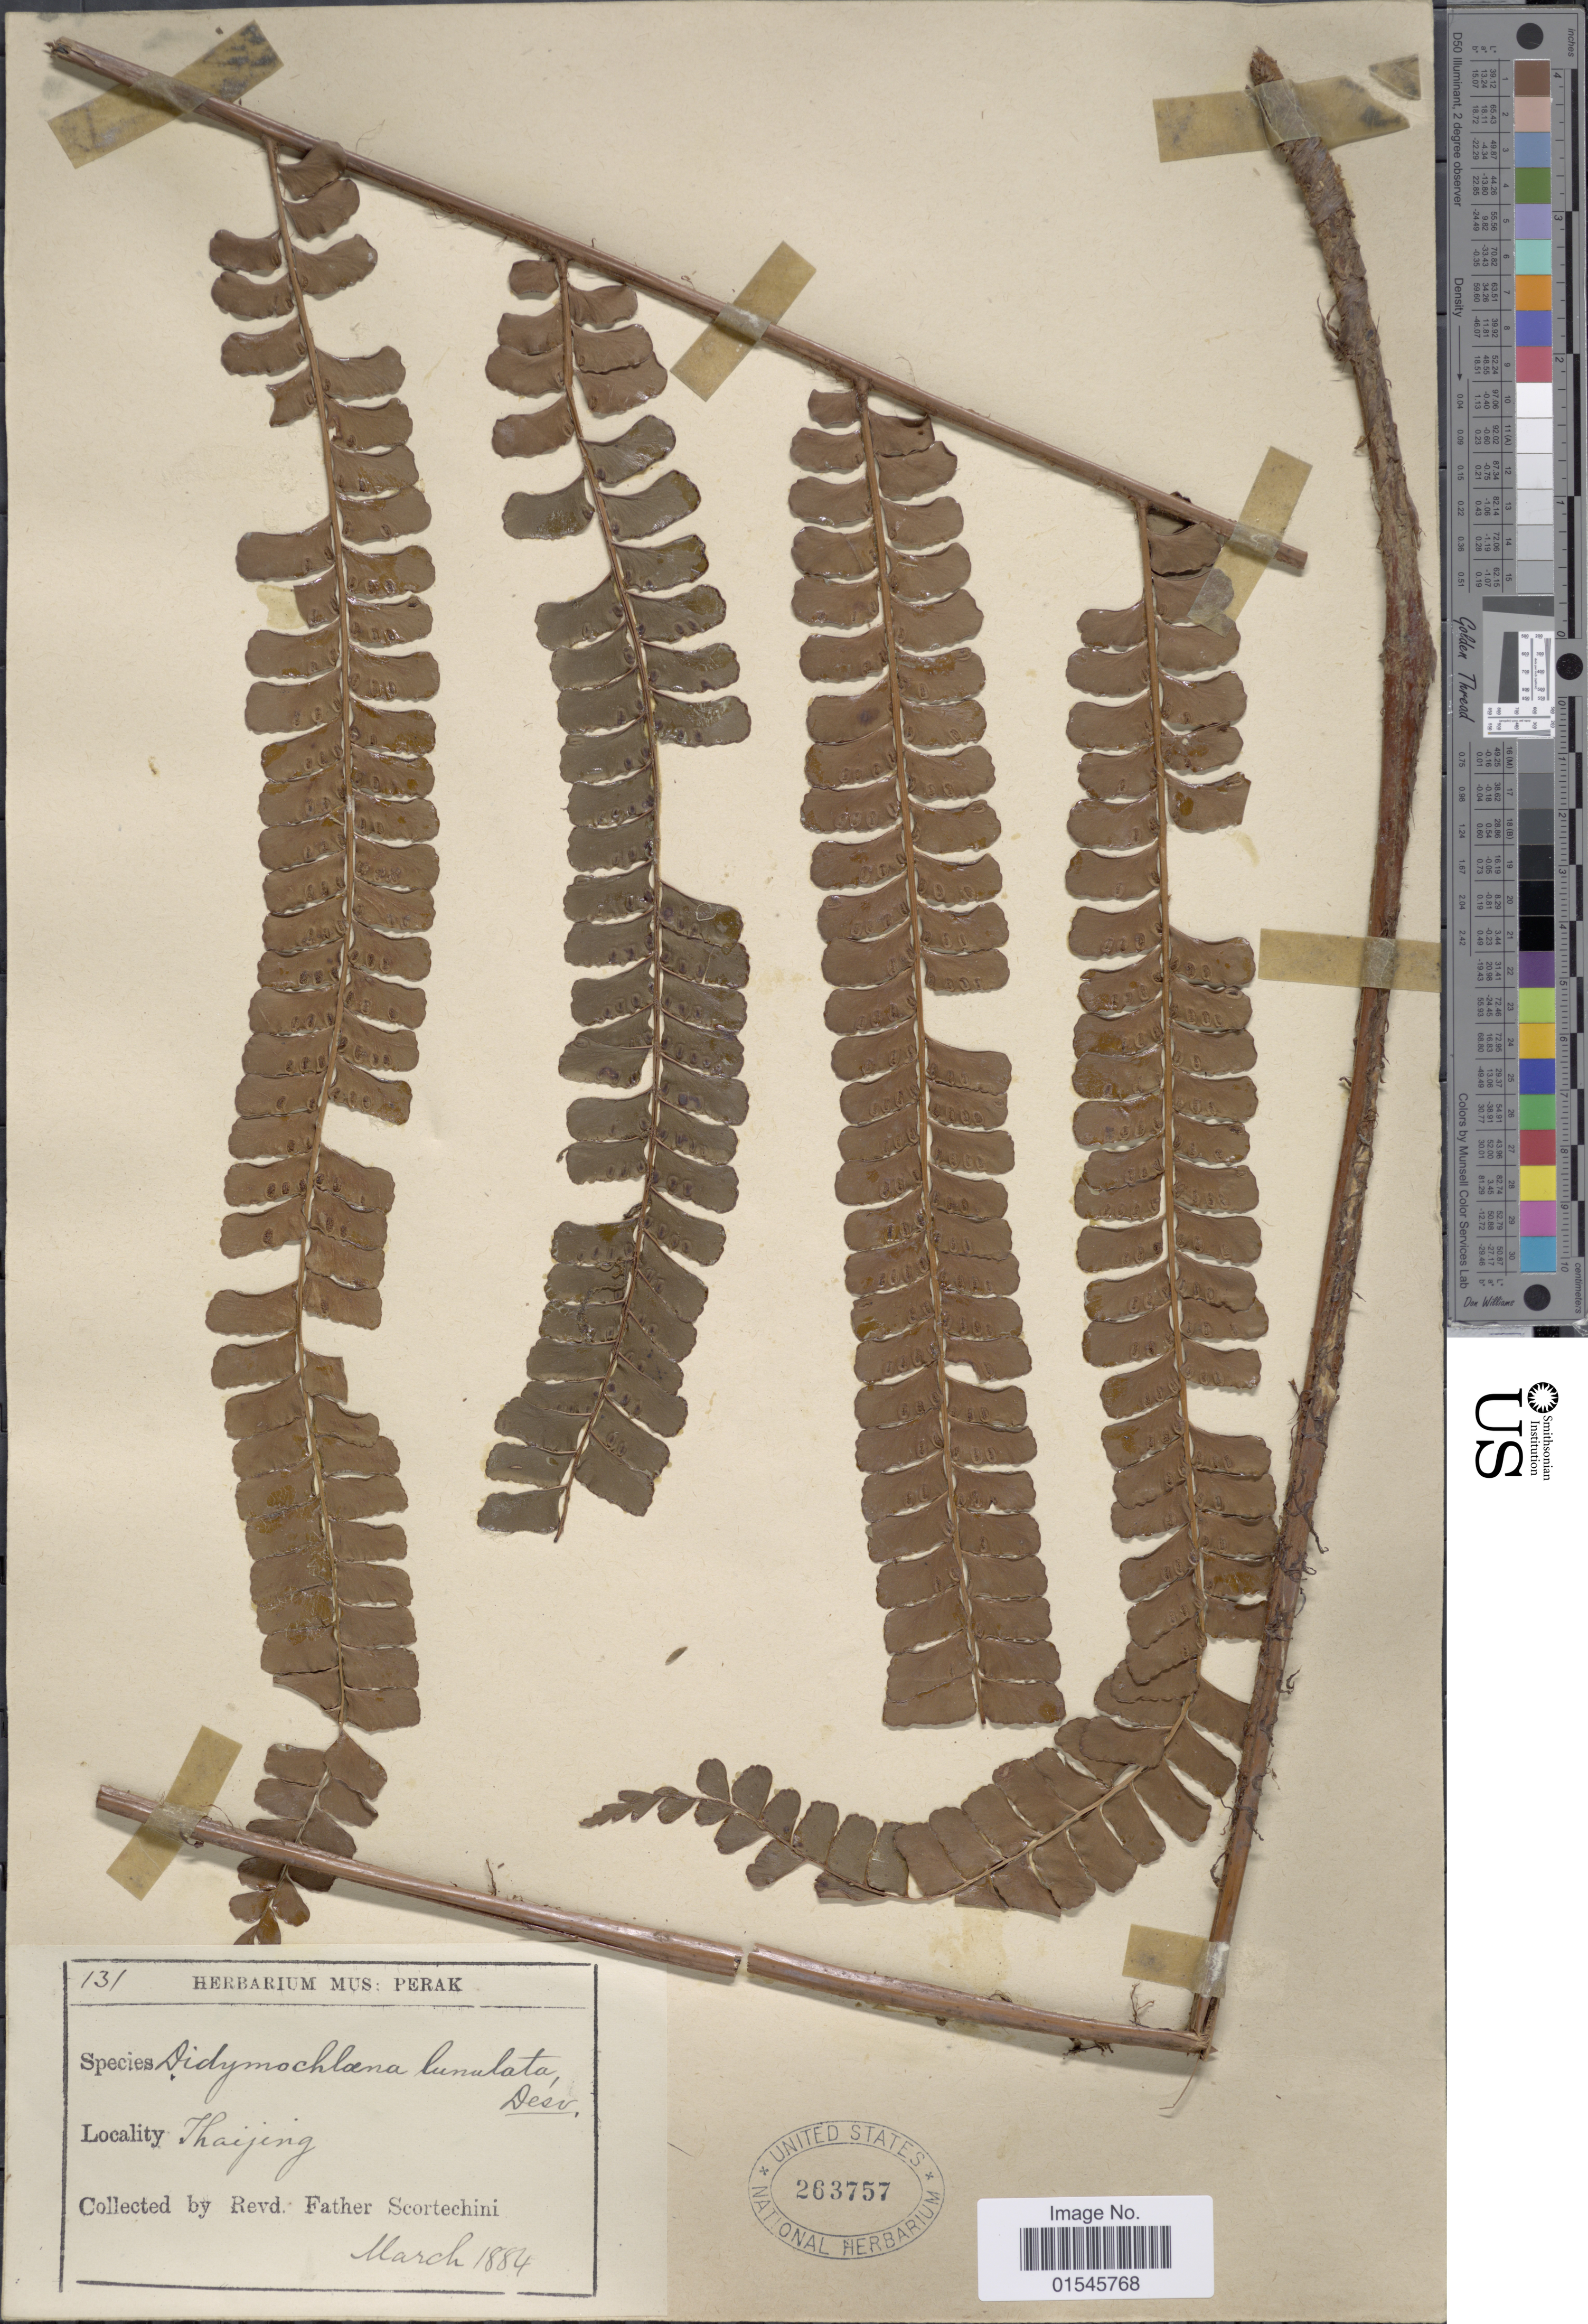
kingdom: Plantae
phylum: Tracheophyta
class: Polypodiopsida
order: Polypodiales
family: Didymochlaenaceae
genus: Didymochlaena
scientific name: Didymochlaena truncatula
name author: (Sw.) J. Sm.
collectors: Fr. Scortechini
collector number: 131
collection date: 1884-03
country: Malaysia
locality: Thaijeng [interpreted]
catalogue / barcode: US 263757